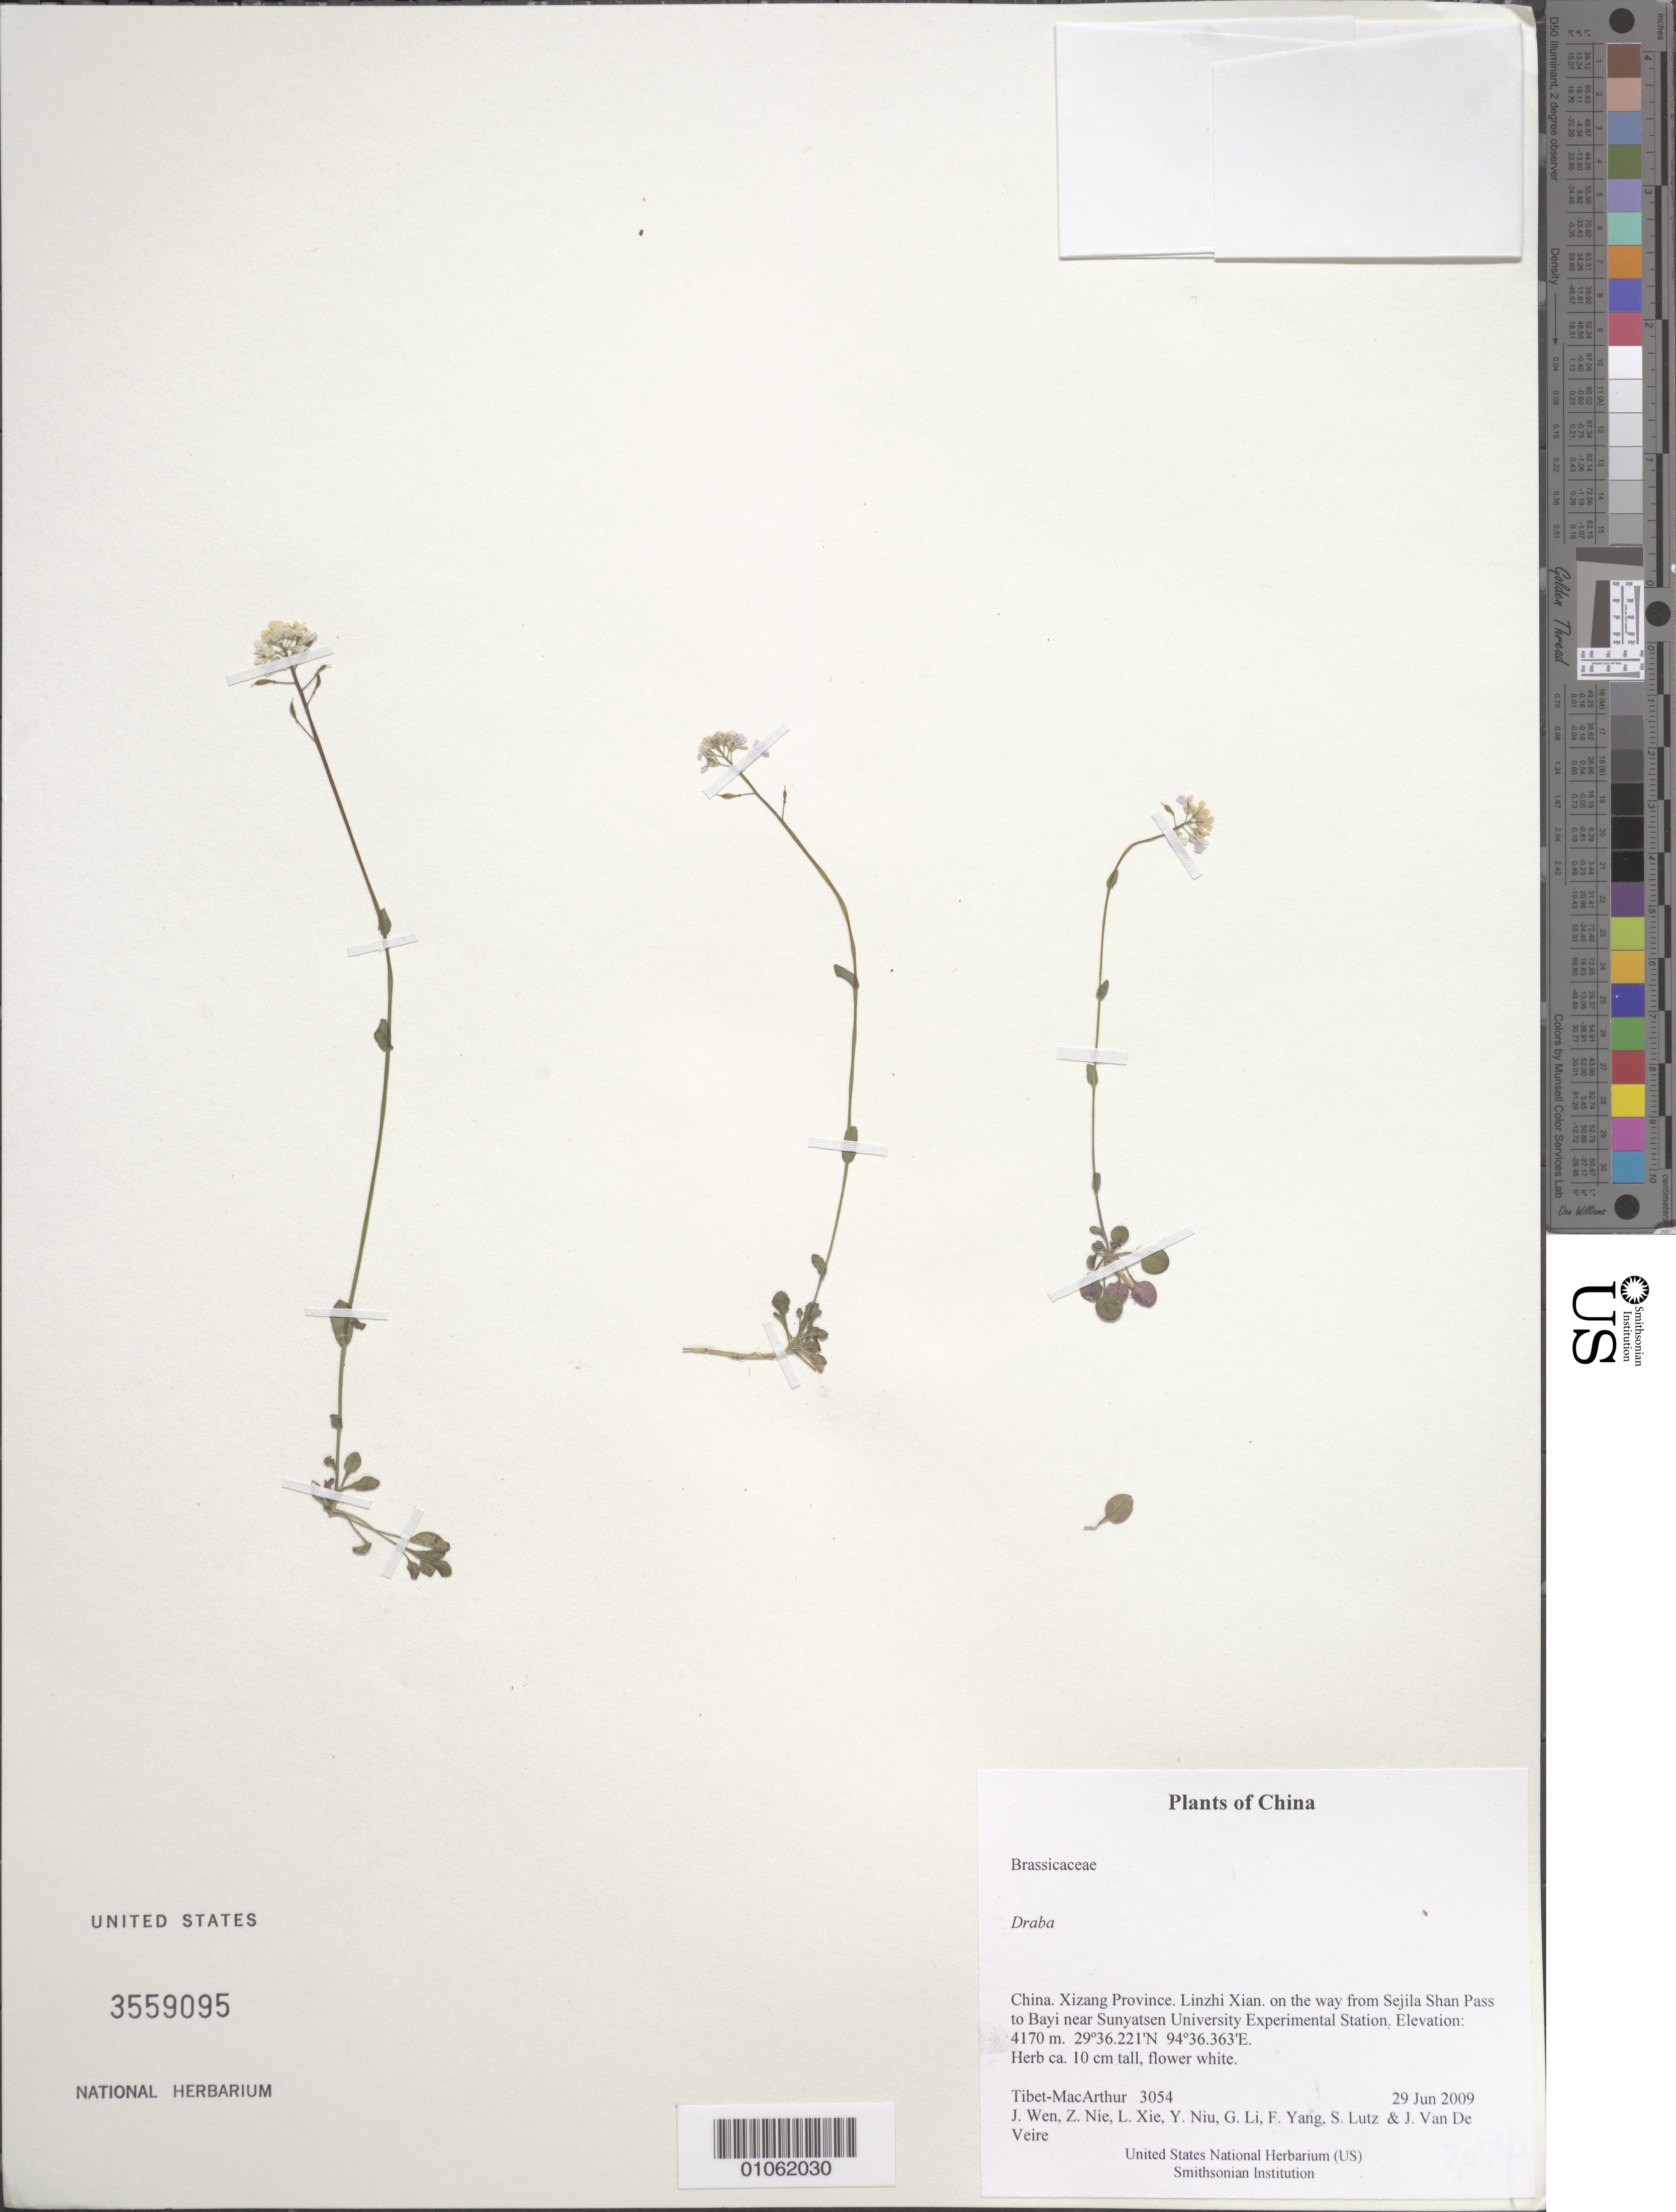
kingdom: Plantae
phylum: Tracheophyta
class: Magnoliopsida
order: Brassicales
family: Brassicaceae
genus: Draba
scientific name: Draba sp.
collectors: Tibet-MacArthur, J. Wen, Z. Nie, L. Xie, Y. Niu, G. Li, F. Yang, S. Lutz & J. Van De Veire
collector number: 3054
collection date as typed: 29 Jun 2009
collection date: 2009-06-29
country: China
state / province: Xizang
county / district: Linzhi Xian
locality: on the way from Sejila Shan Pass to Bayi near Sunyatsen University Experimental Station.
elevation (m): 4170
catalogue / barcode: US 3559095